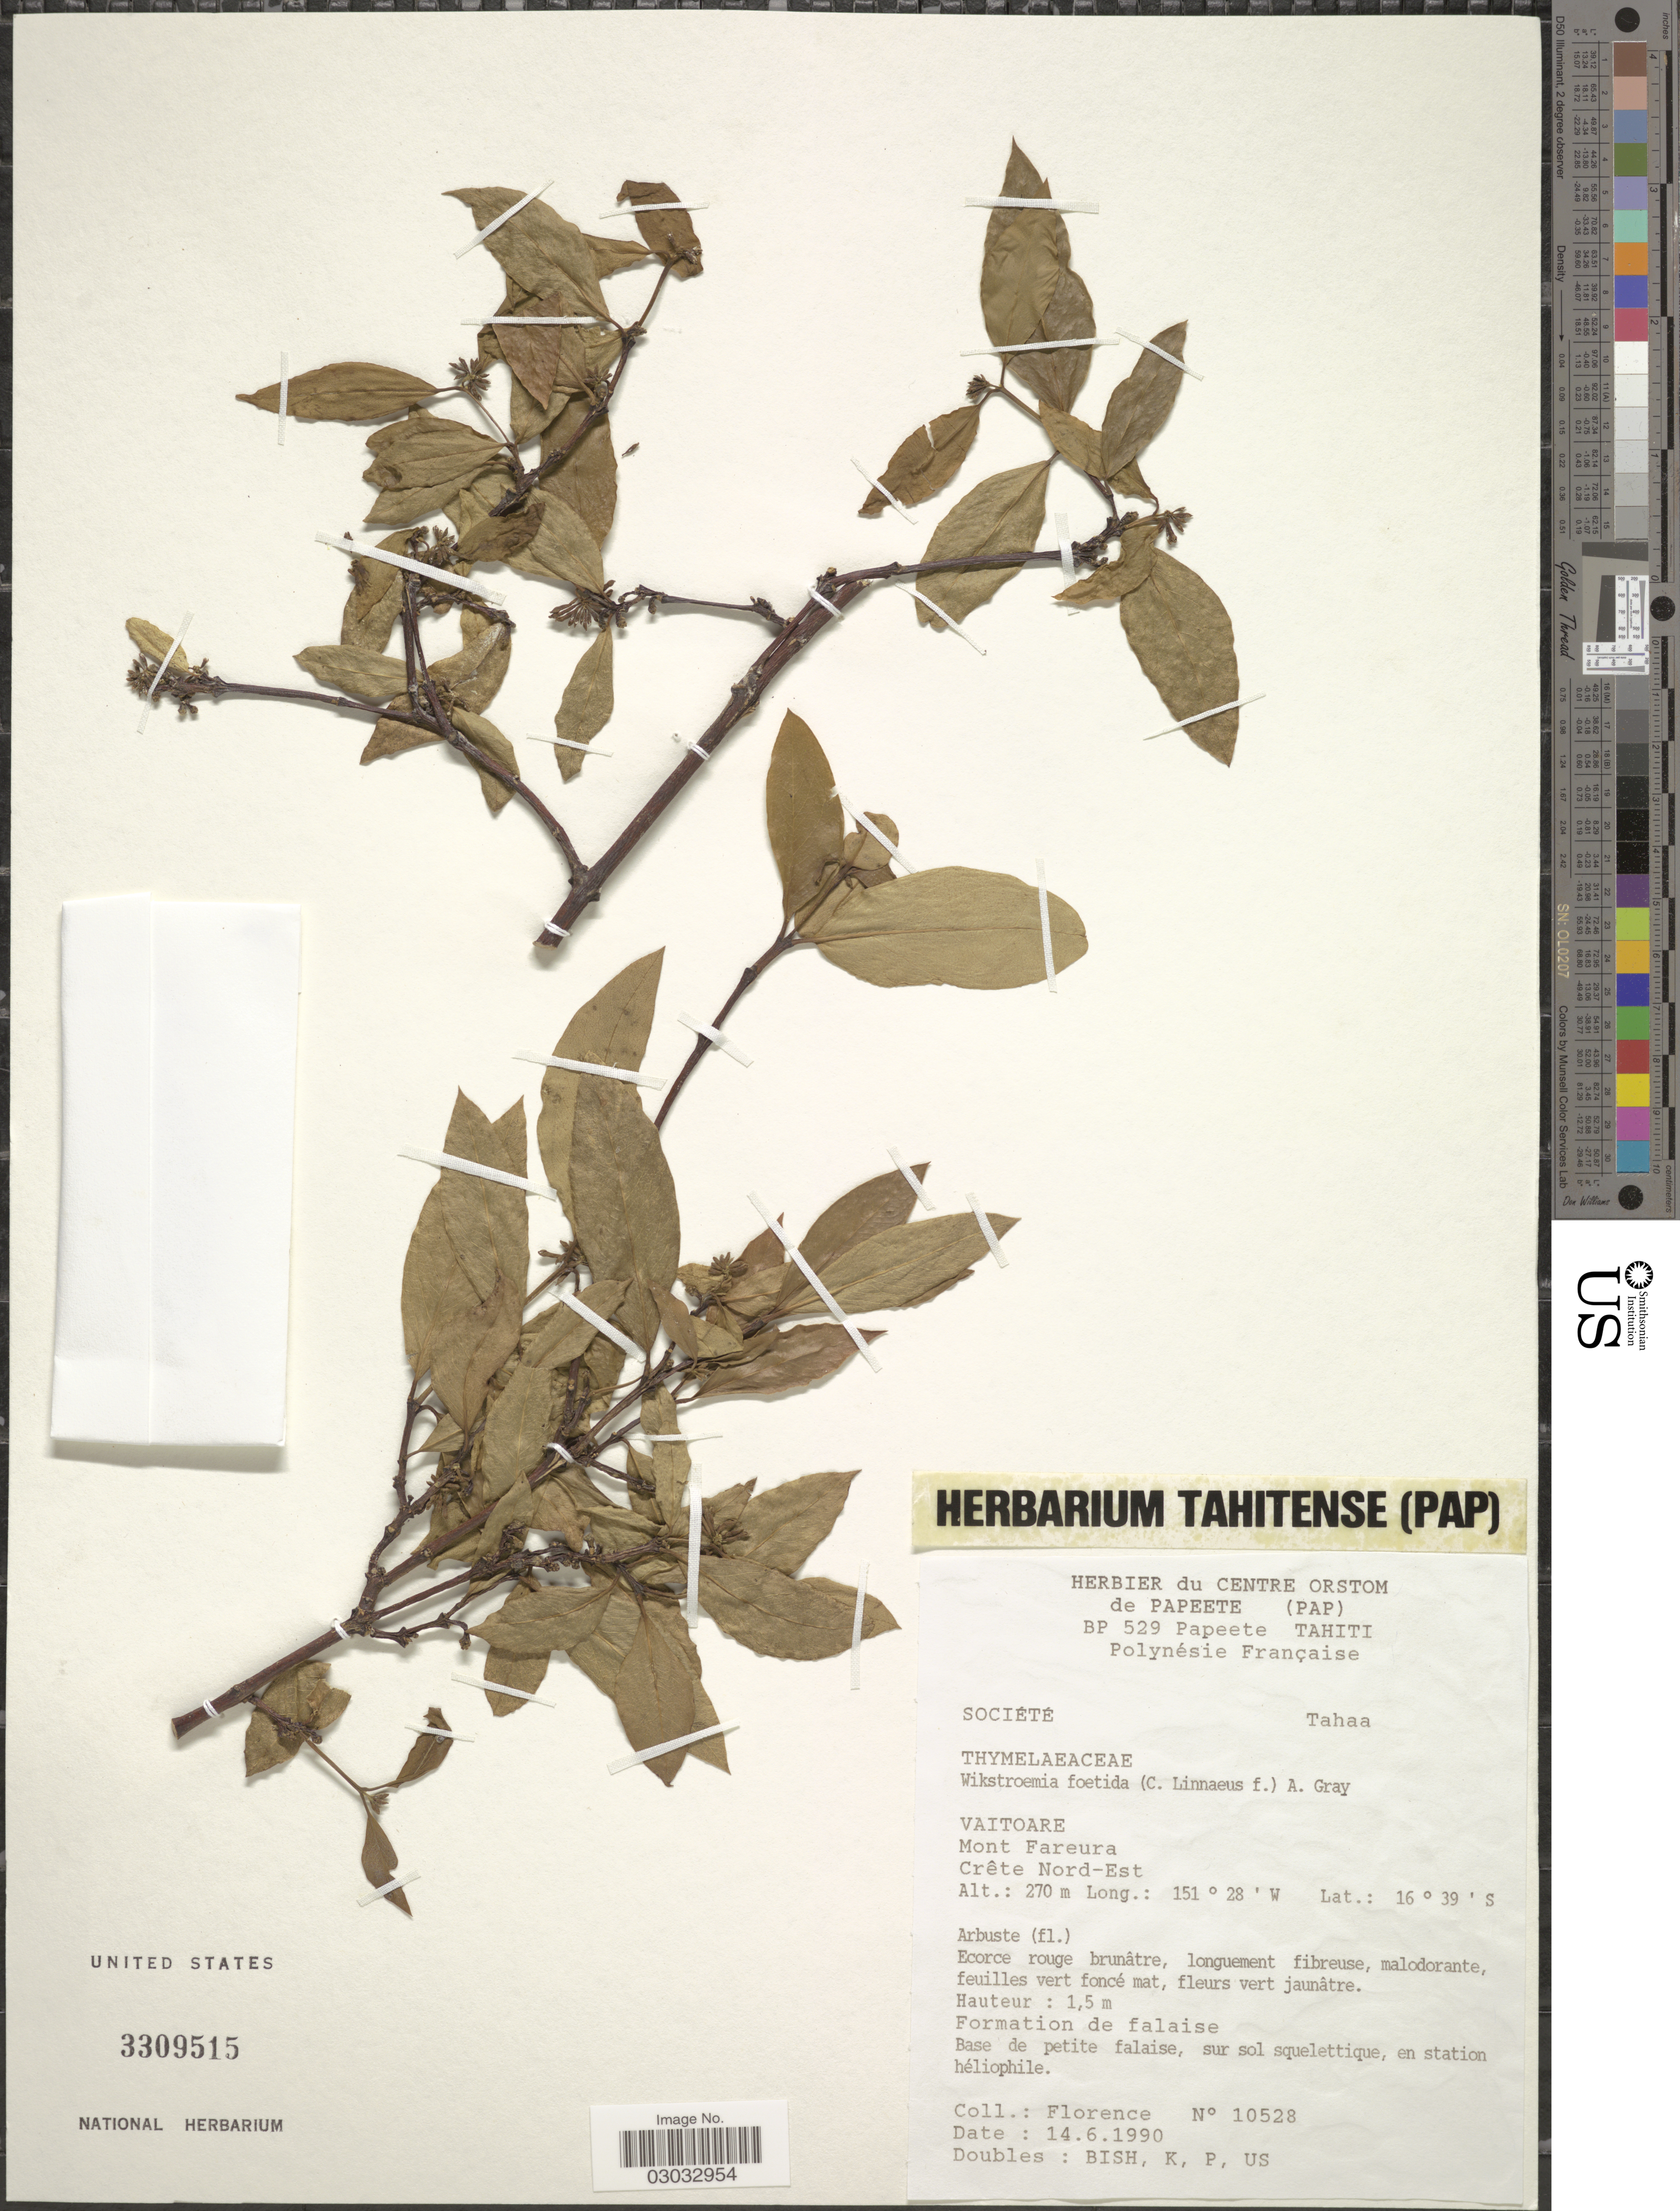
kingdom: Plantae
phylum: Tracheophyta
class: Magnoliopsida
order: Malvales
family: Thymelaeaceae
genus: Wikstroemia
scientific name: Wikstroemia coriacea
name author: Seem.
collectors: -. Florence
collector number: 10528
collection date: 1990-06-14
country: French Polynesia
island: Tahaa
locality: Société, Tahaa, Vaitoare, Mont Fareura, Crête Nord-Est.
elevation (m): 270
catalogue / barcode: US 3309515